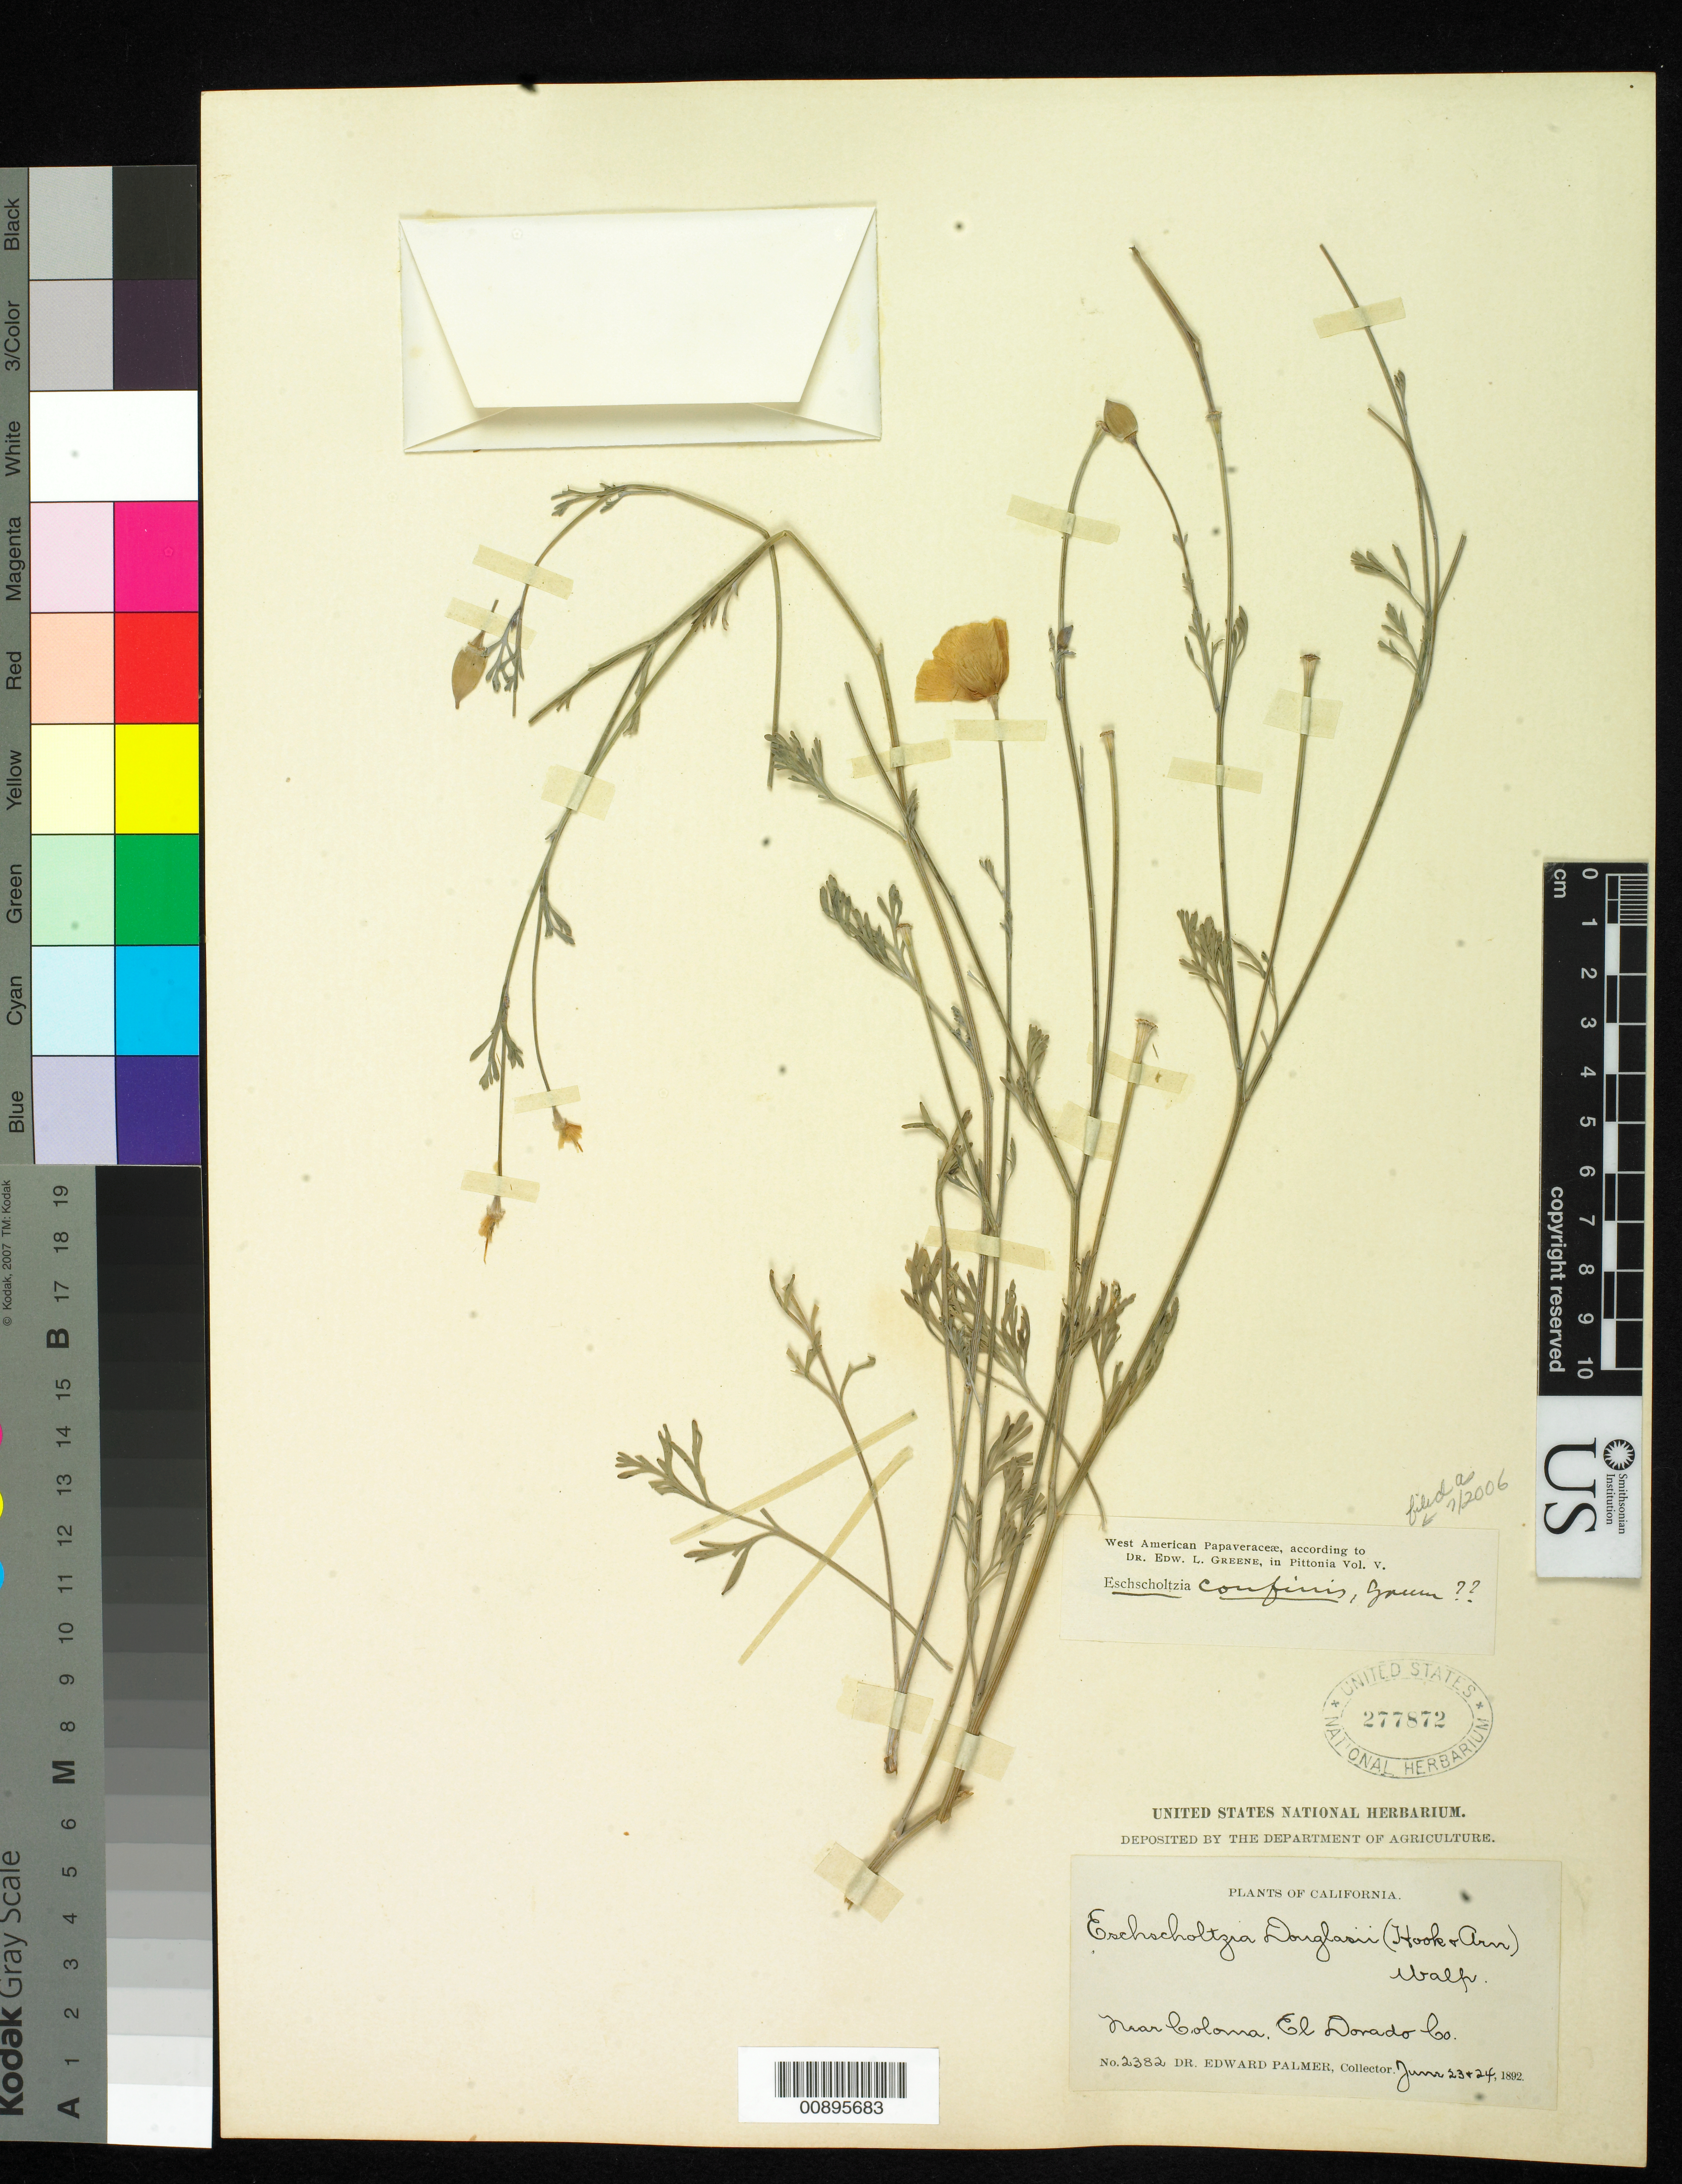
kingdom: Plantae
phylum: Tracheophyta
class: Magnoliopsida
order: Ranunculales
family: Papaveraceae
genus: Eschscholzia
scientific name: Eschscholzia confinis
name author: Greene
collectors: E. Palmer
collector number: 2382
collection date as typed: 23 Jun 1892 to 24 Jun 1892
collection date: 1892-06-23/1892-06-24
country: United States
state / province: California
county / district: El Dorado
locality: Near Coloma, El Dorado County, California.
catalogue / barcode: US 277872